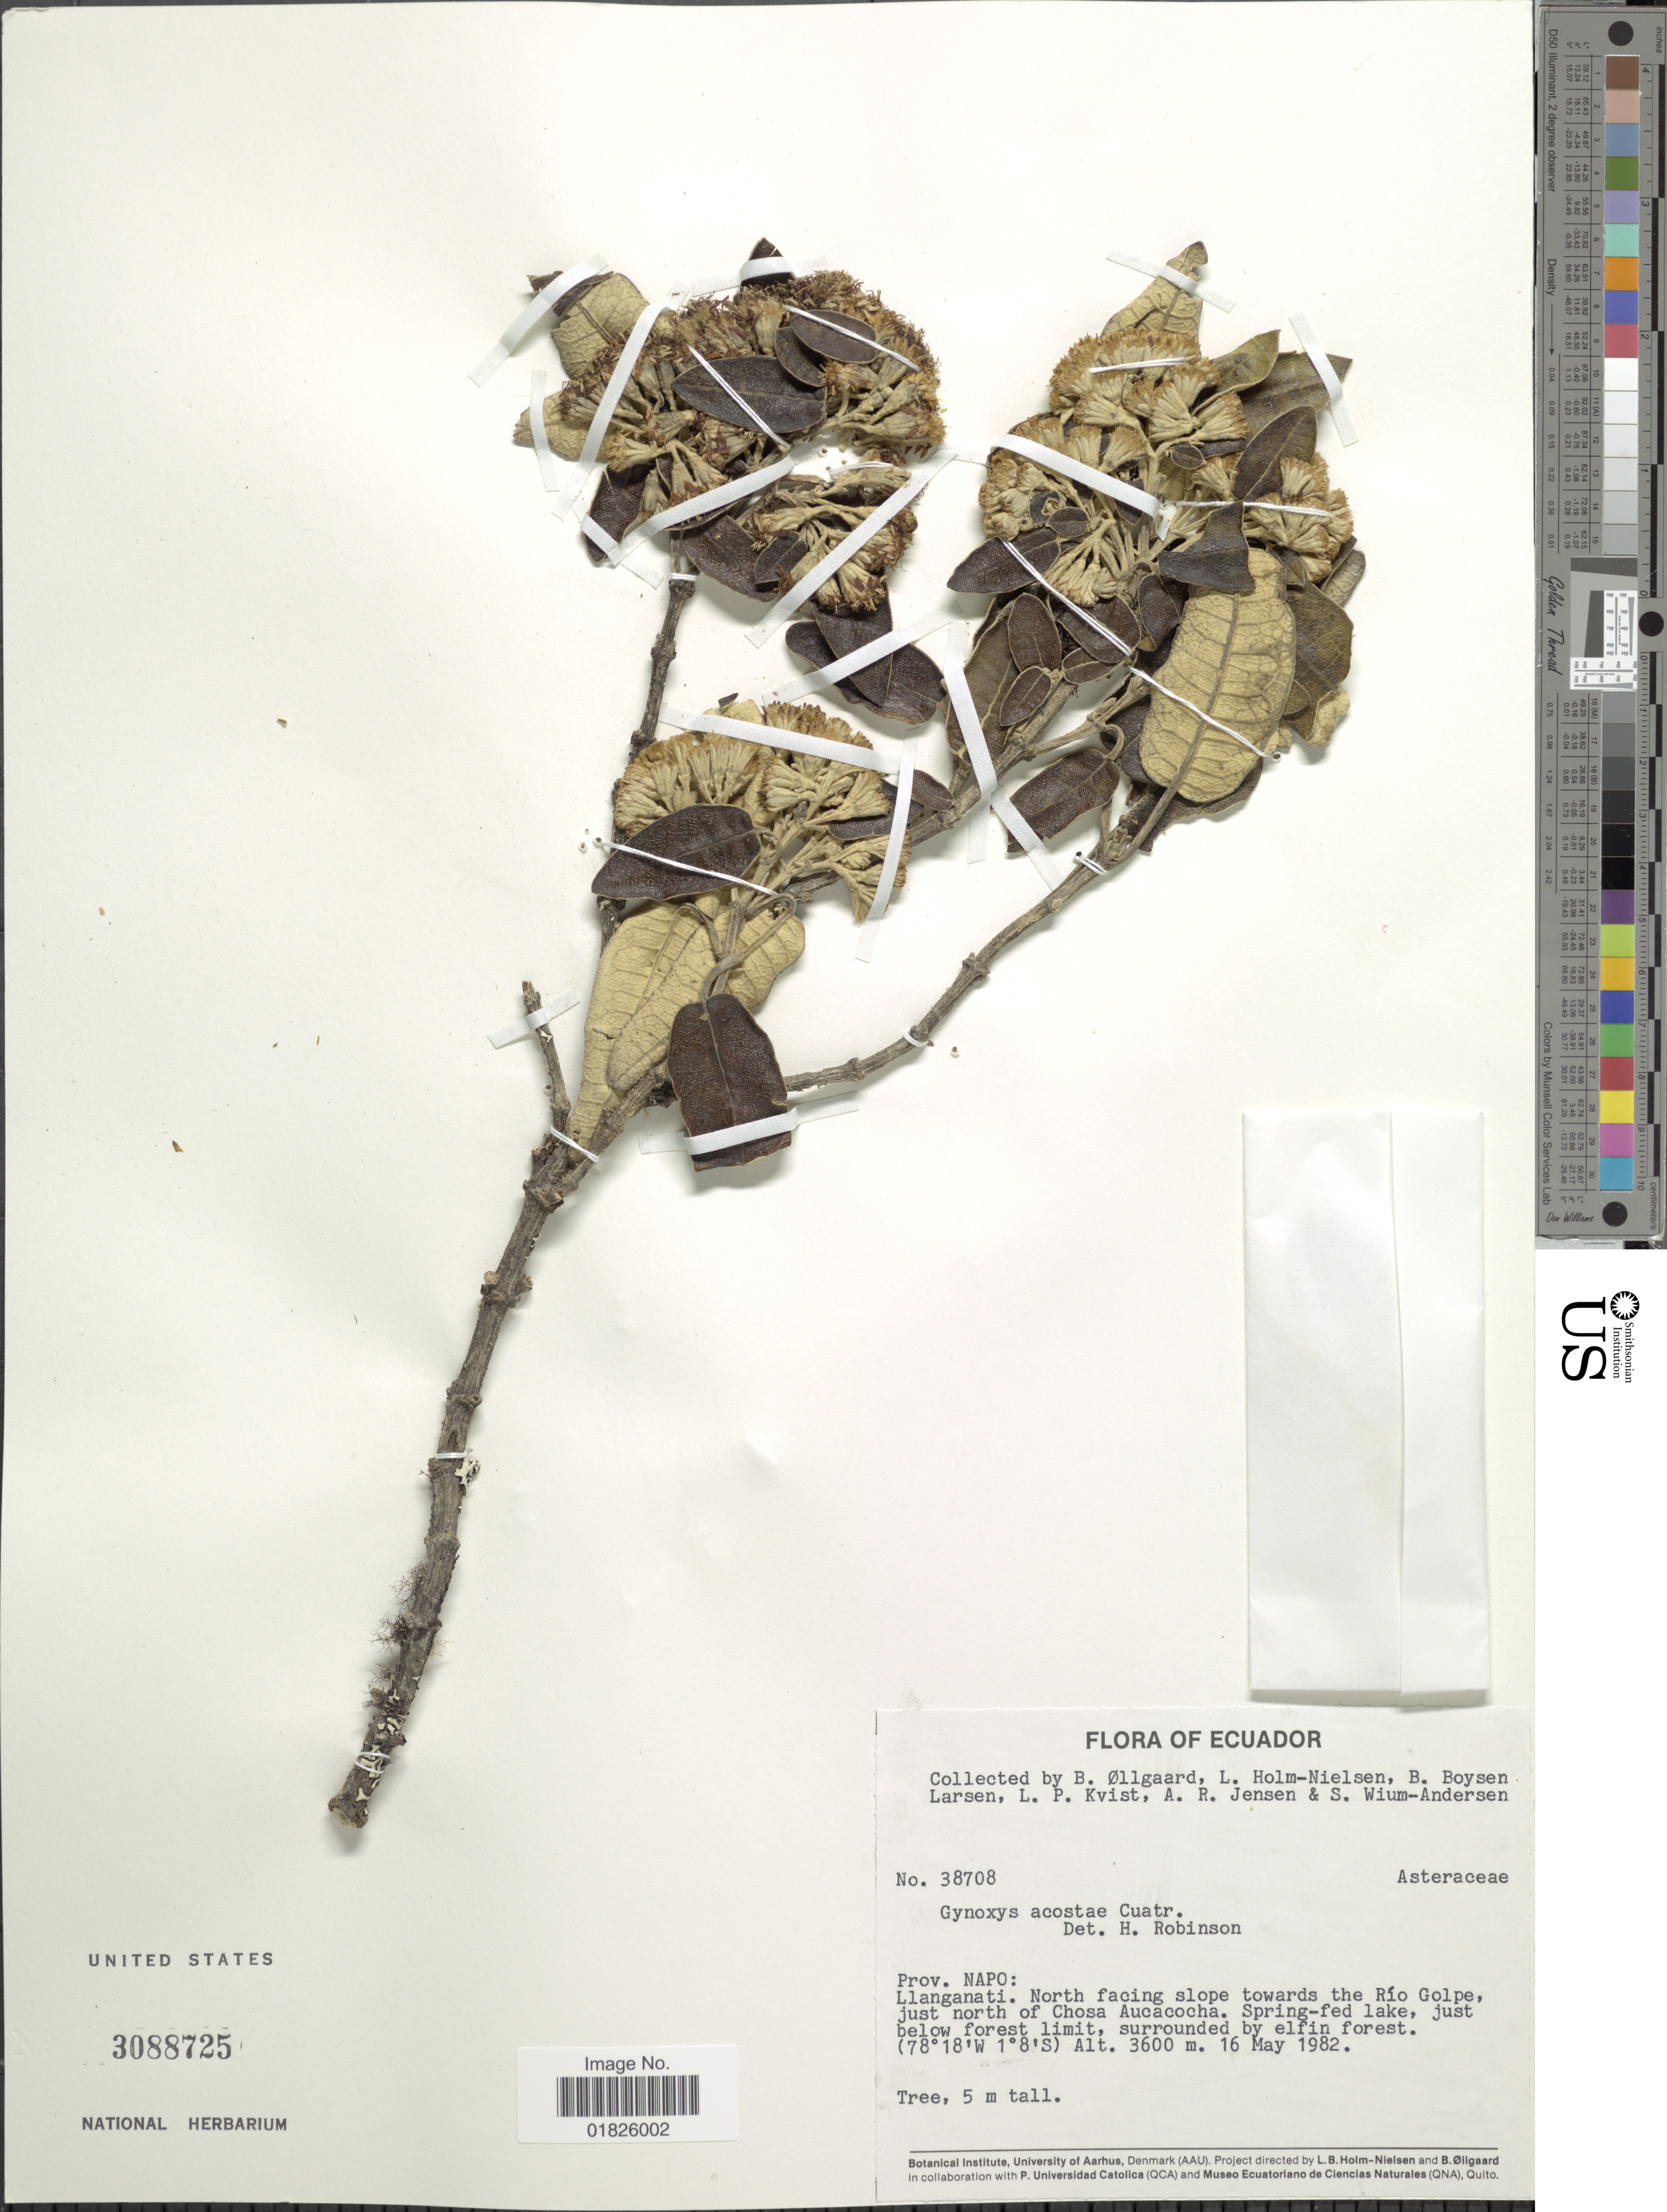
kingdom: Plantae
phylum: Tracheophyta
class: Magnoliopsida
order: Asterales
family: Asteraceae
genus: Gynoxys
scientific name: Gynoxys acostae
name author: Cuatrec.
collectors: B. Øllgaard, L. B. Holm-Nielsen, B. Boysen Larsen, L. P. Kvist & et al.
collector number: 38708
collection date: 1982-05-16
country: Ecuador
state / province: Napo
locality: Llanganati. North facingslope towards the Rio Golpe just north of Chosa Aucacocha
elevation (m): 3600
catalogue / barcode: US 3088725